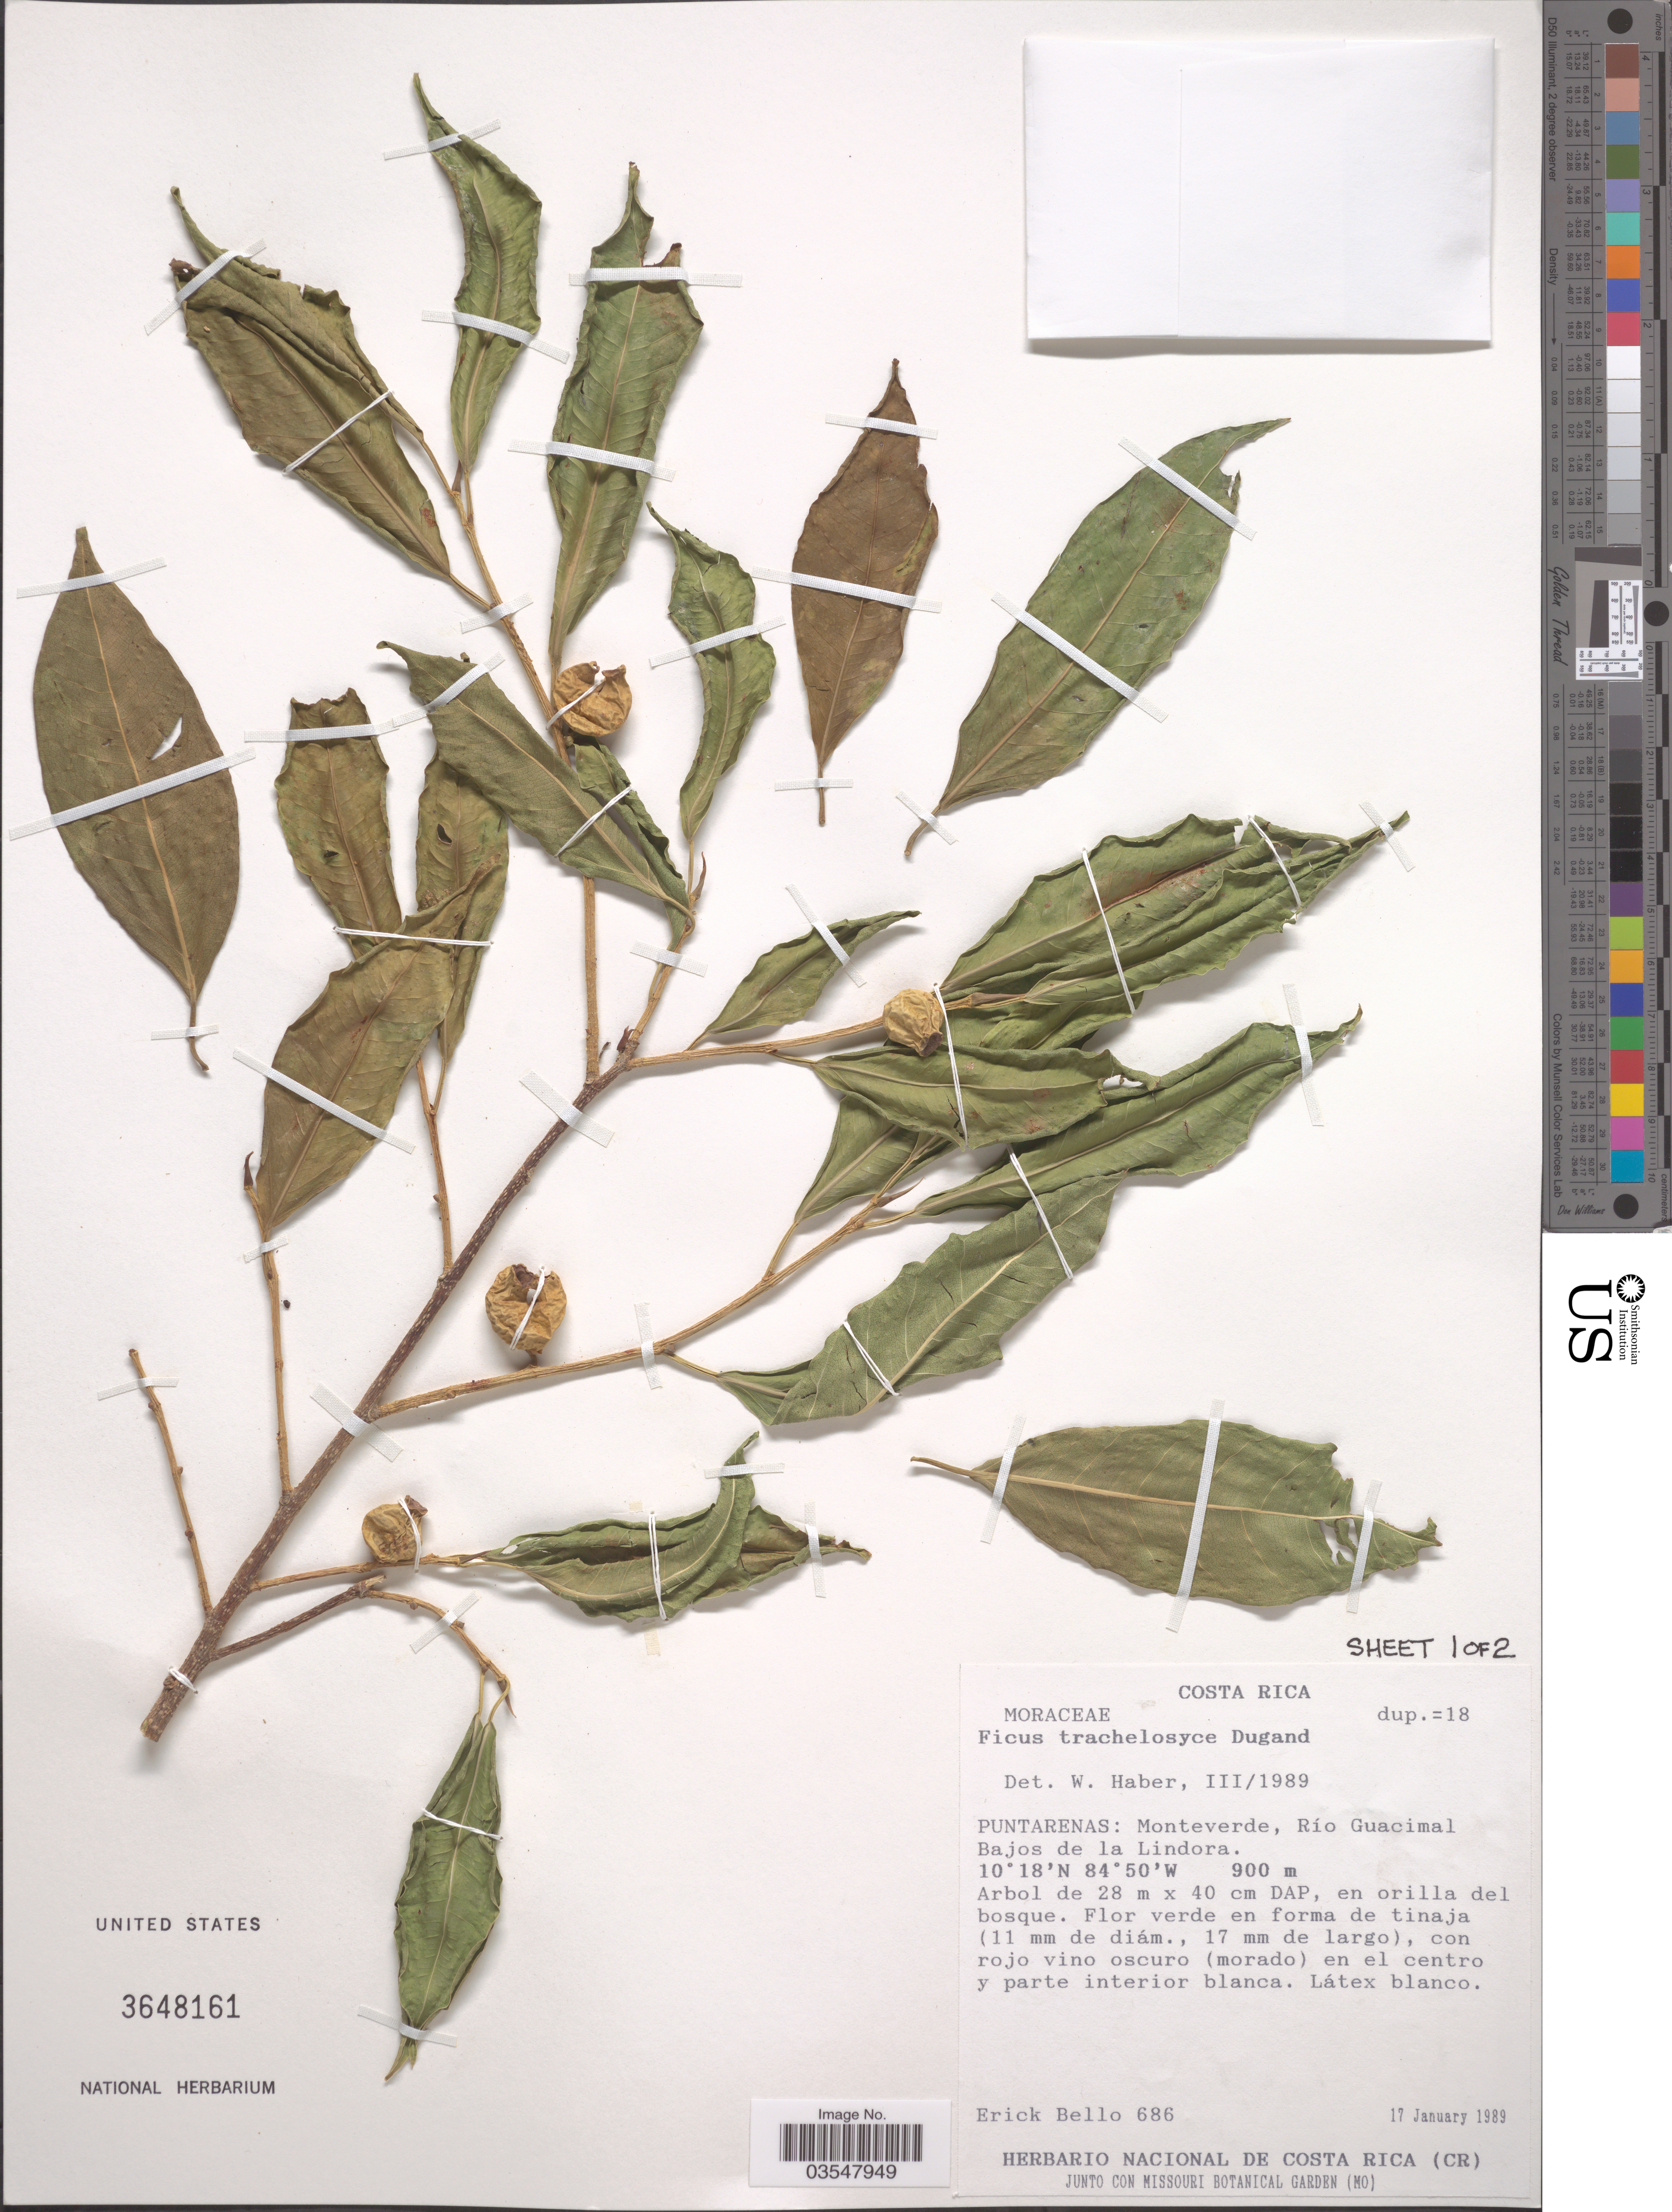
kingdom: Plantae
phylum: Tracheophyta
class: Magnoliopsida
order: Rosales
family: Moraceae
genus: Ficus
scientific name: Ficus trachelosyce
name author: Dugand G.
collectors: E. Bello C.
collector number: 686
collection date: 1989-01-17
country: Costa Rica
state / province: Puntarenas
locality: Monteverde, Río Guacimal Bajos de la Lindora.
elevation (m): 900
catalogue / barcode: US 3648161